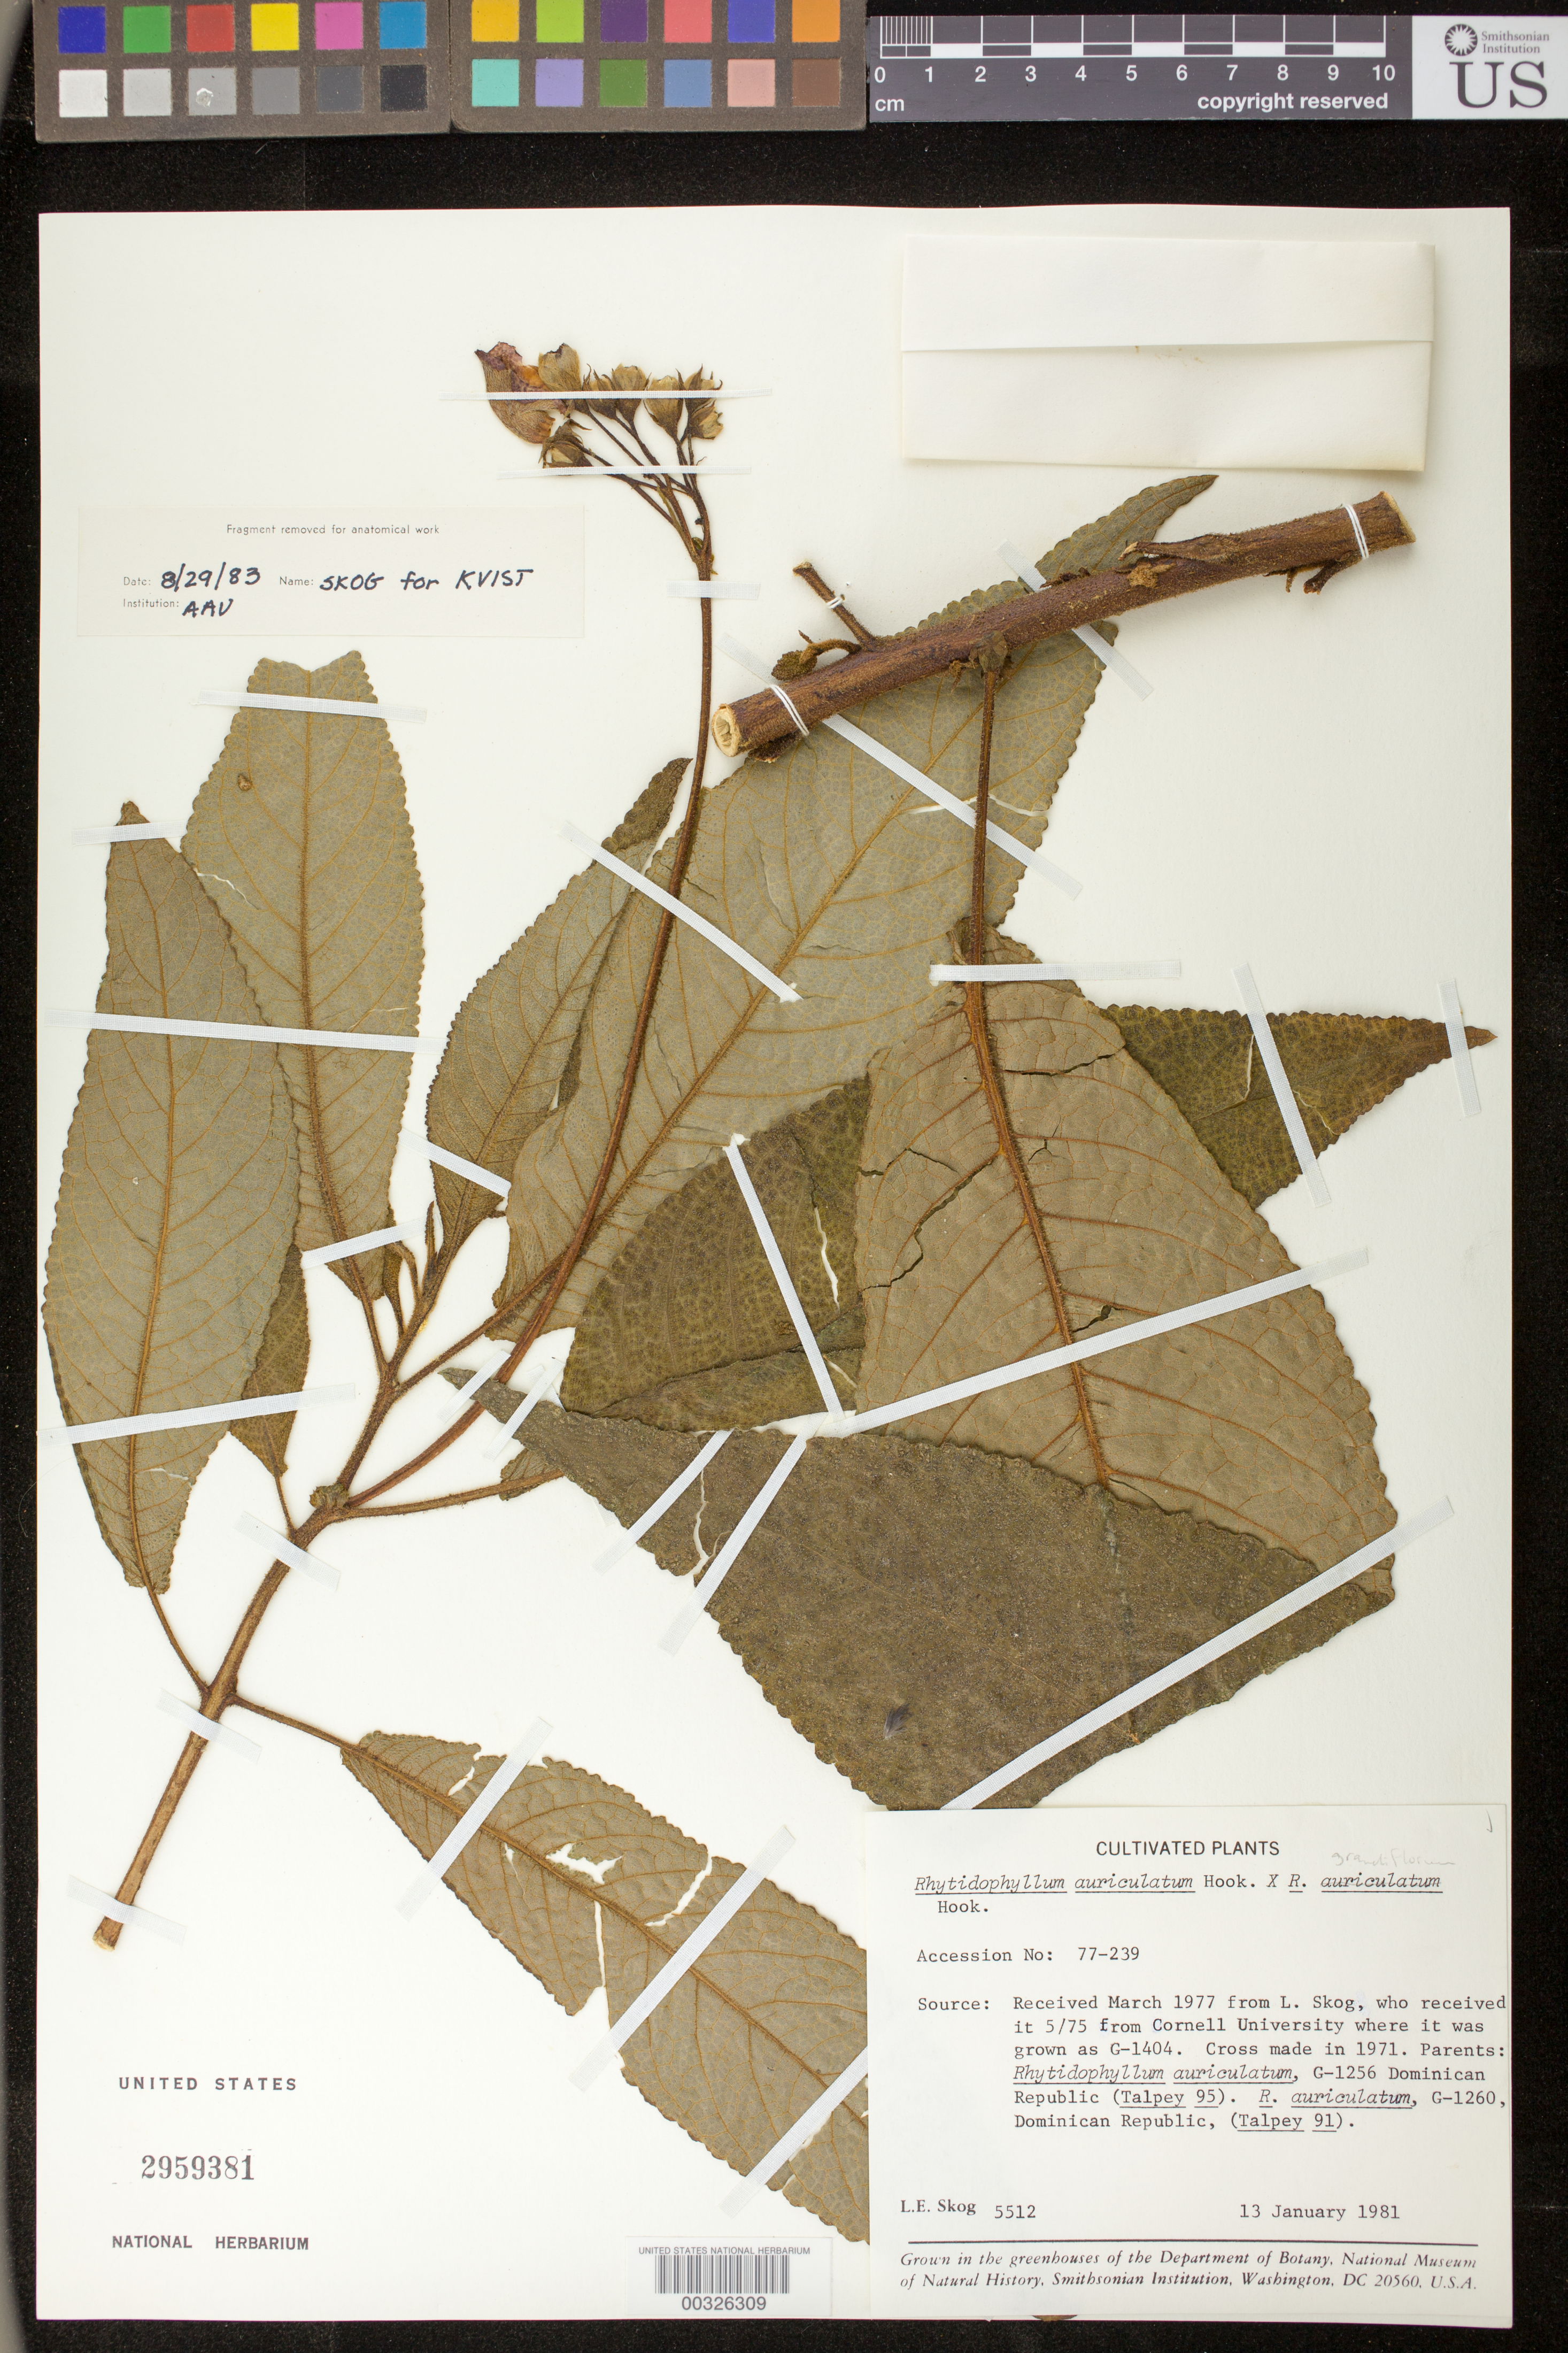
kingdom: Plantae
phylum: Tracheophyta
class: Magnoliopsida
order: Lamiales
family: Gesneriaceae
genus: Rhytidophyllum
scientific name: Rhytidophyllum auriculatum var. angustatum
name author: Urb.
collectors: L. E. Skog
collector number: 5512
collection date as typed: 13 Jan 1981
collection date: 1981-01-13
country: Dominican Republic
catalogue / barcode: US 2959381